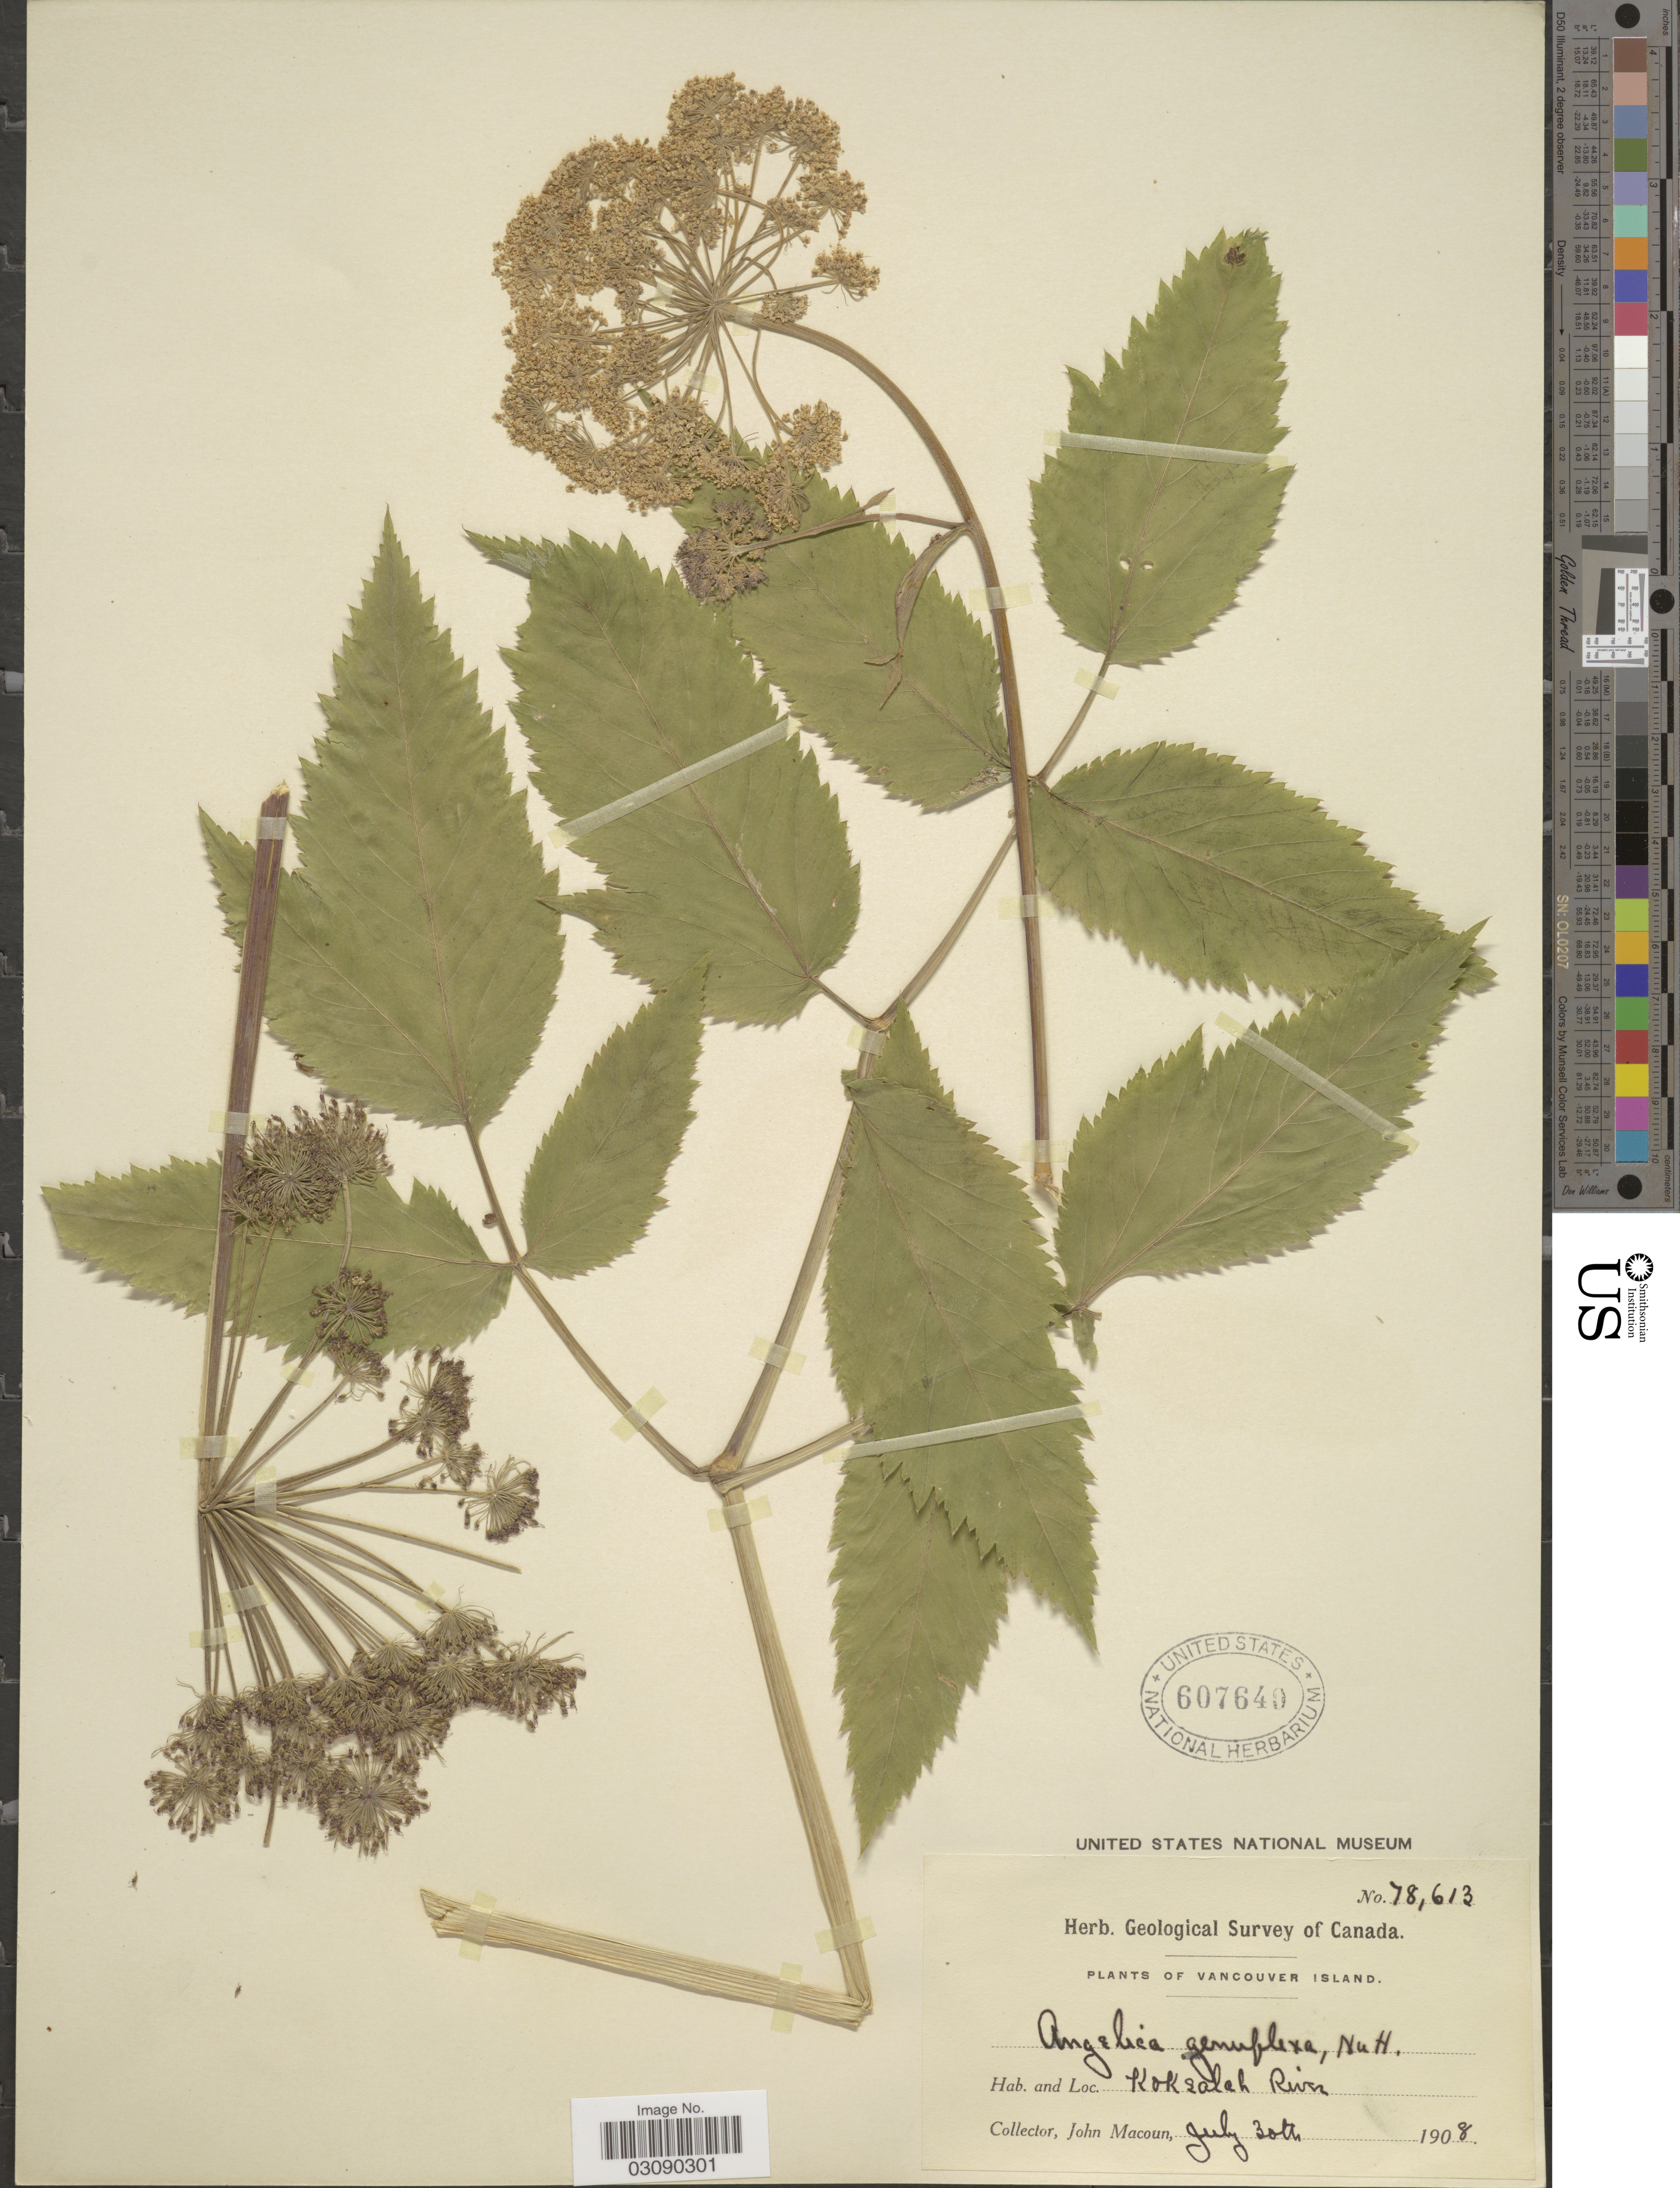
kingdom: Plantae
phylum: Tracheophyta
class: Magnoliopsida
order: Apiales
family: Apiaceae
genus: Angelica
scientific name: Angelica genuflexa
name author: Nutt.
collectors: J. Macoun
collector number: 78613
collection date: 1908-07-30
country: Canada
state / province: British Columbia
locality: Vancouver Island, Koksilah River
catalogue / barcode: US 607640